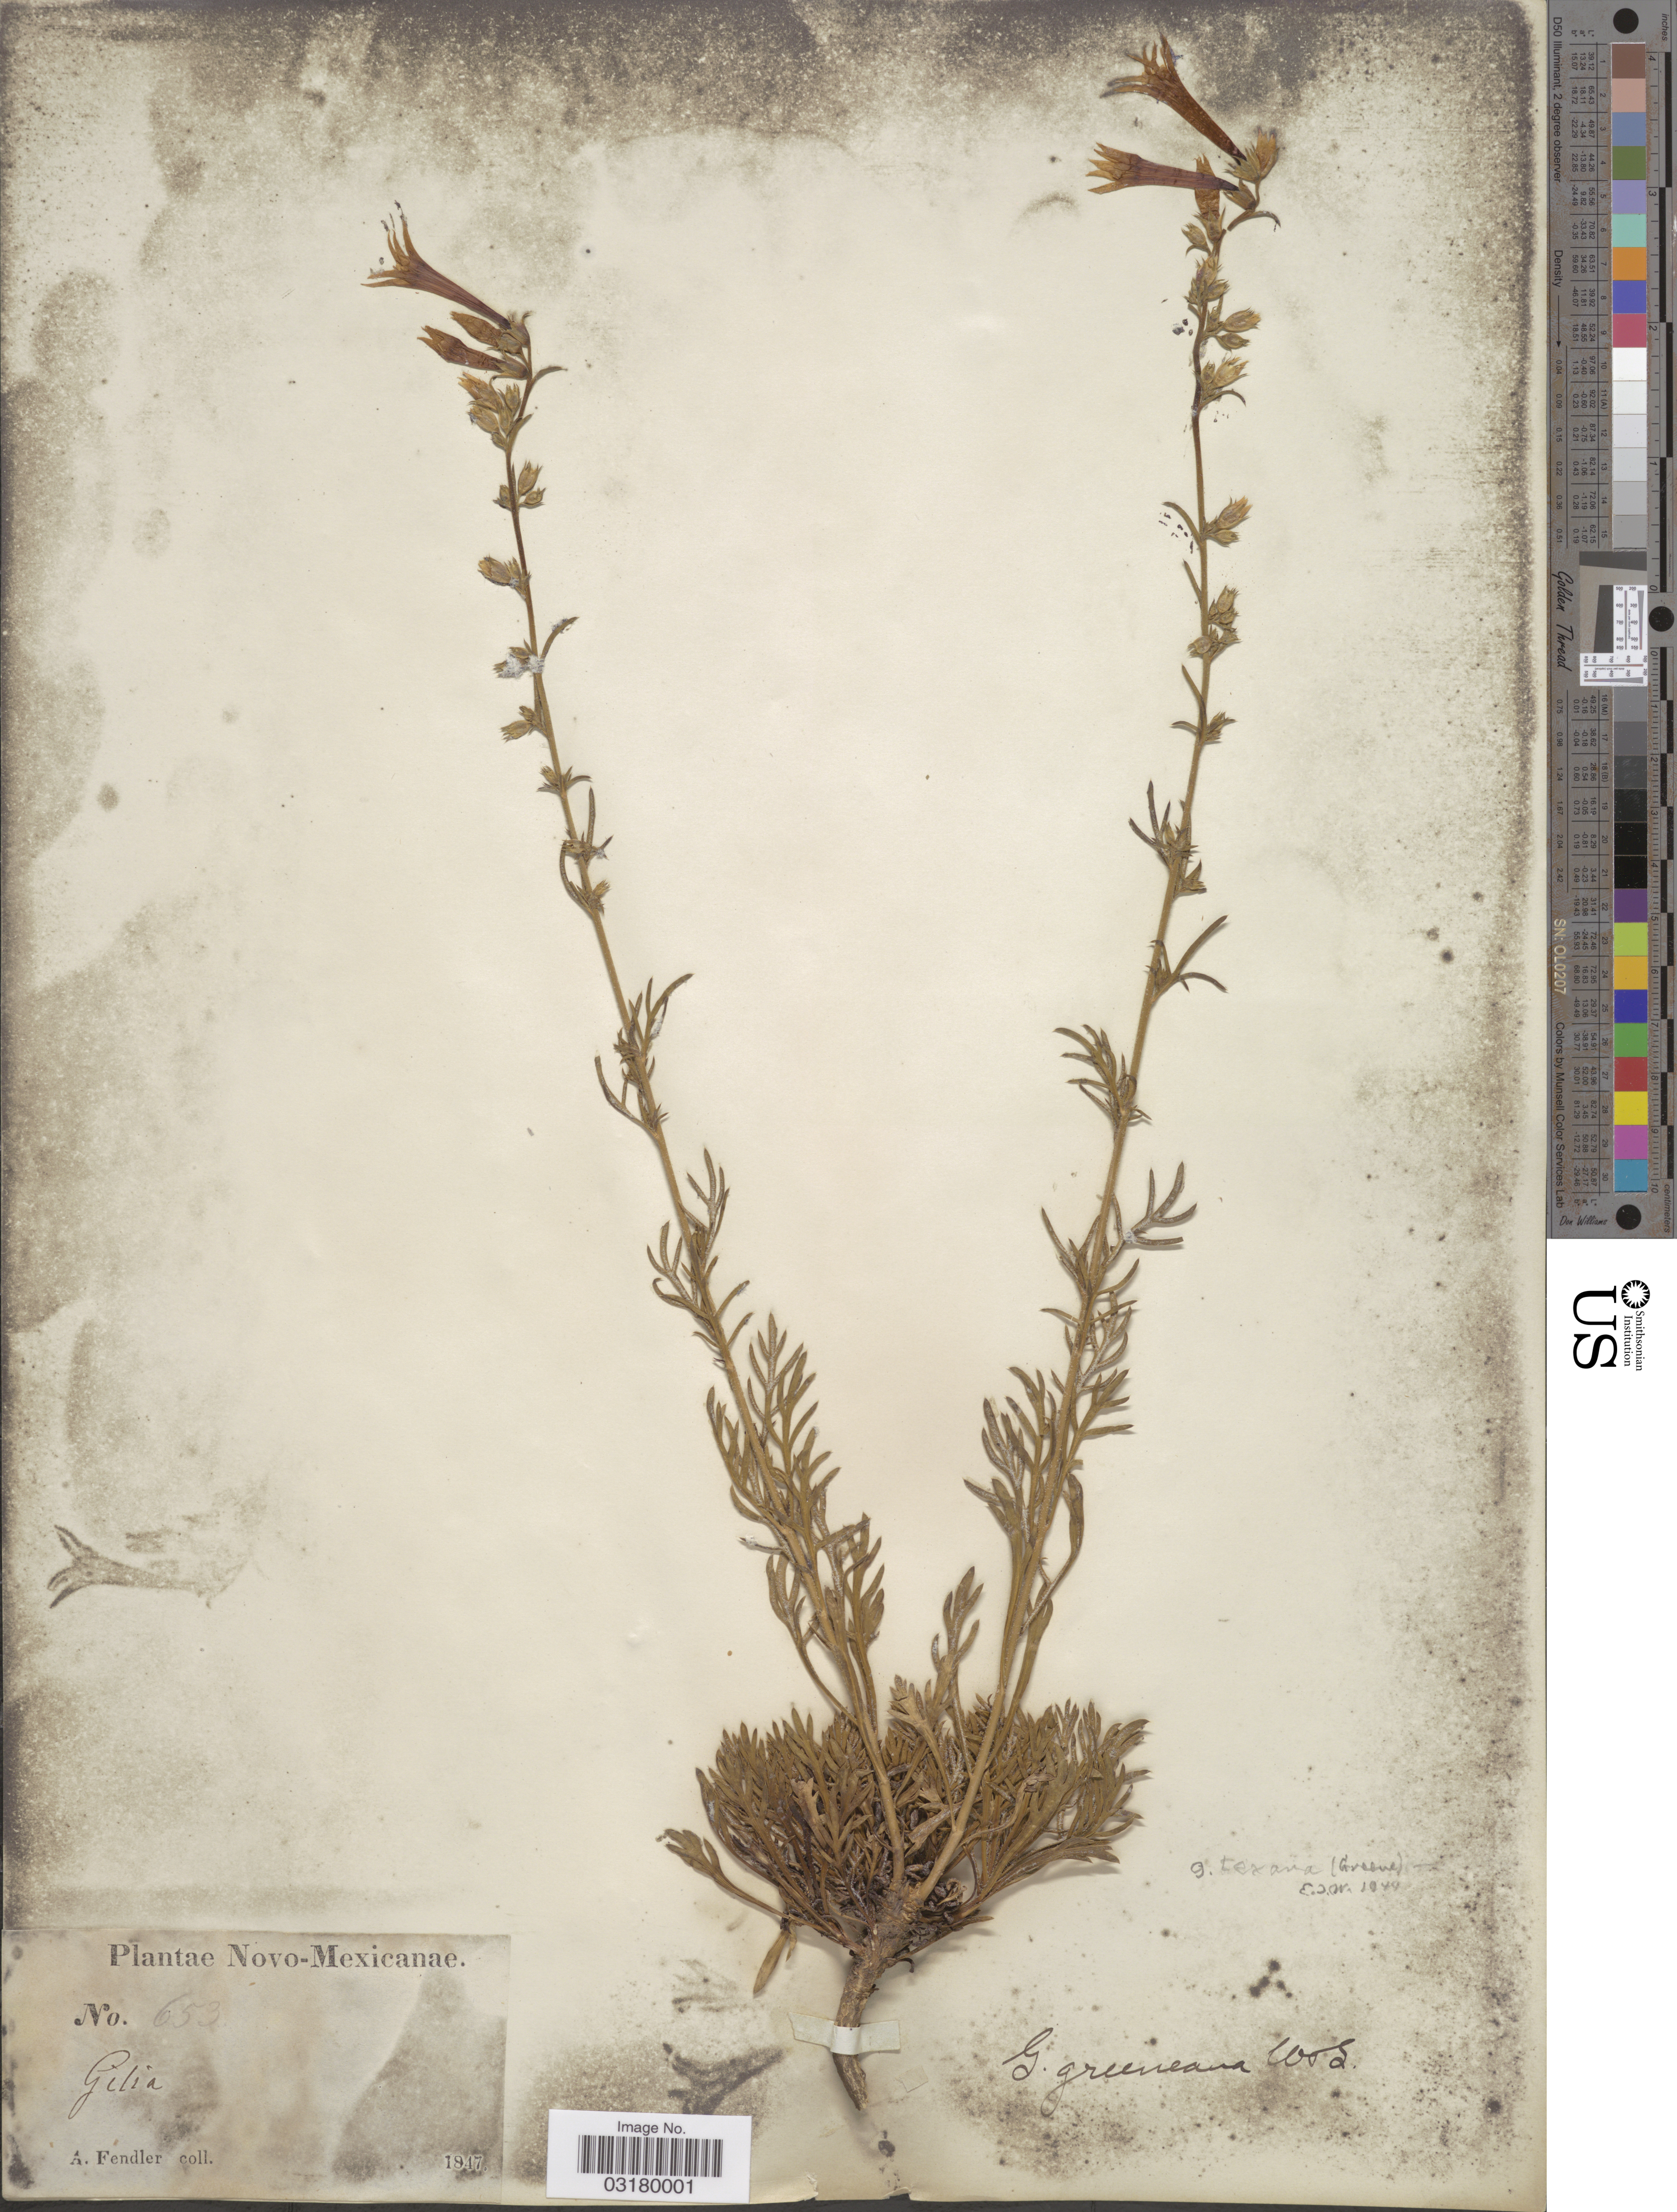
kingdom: Plantae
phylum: Tracheophyta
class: Magnoliopsida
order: Ericales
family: Polemoniaceae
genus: Ipomopsis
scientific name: Ipomopsis aggregata subsp. formosissima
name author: (Greene) Wherry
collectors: A. Fendler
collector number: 653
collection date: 1847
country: United States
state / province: New Mexico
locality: Novo-Mexicanae.